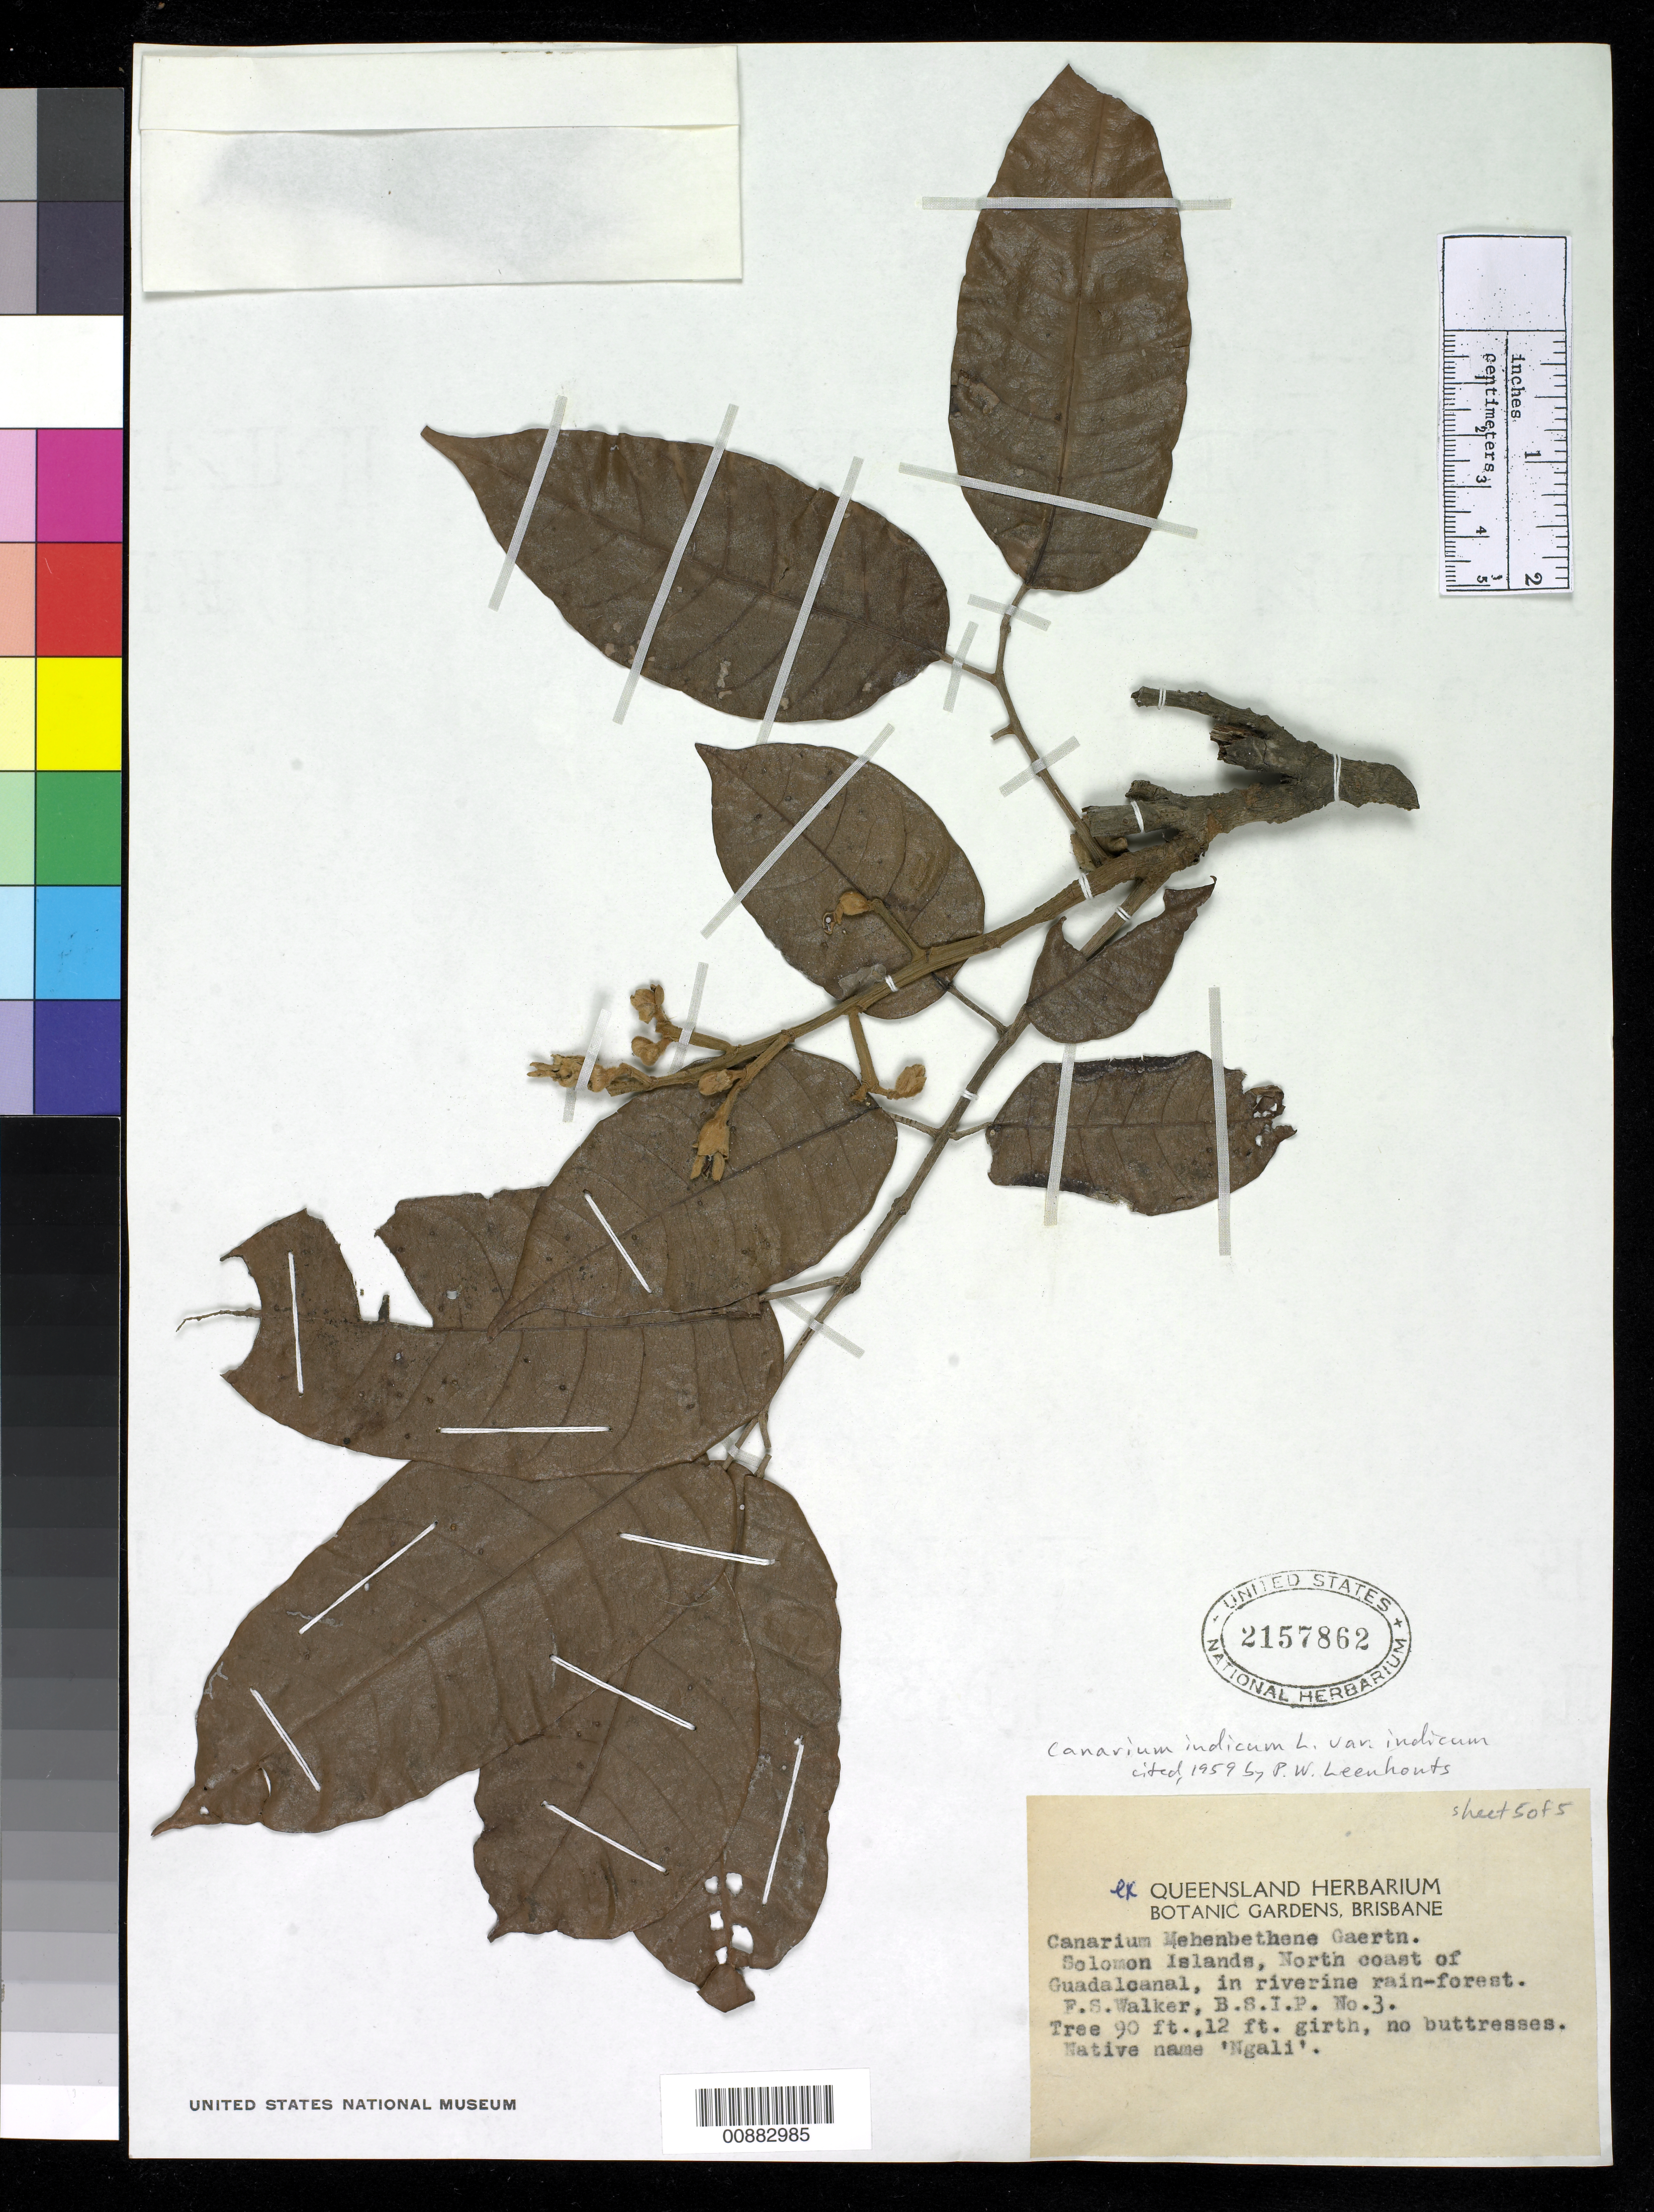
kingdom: Plantae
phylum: Tracheophyta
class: Magnoliopsida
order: Sapindales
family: Burseraceae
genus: Canarium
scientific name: Canarium mehenbethene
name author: Gaertn.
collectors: F. Walker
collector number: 3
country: Solomon Islands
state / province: Guadalcanal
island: Guadalcanal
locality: North coast of Guadalcanal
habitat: in riverine rainforest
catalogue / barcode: US 2157862